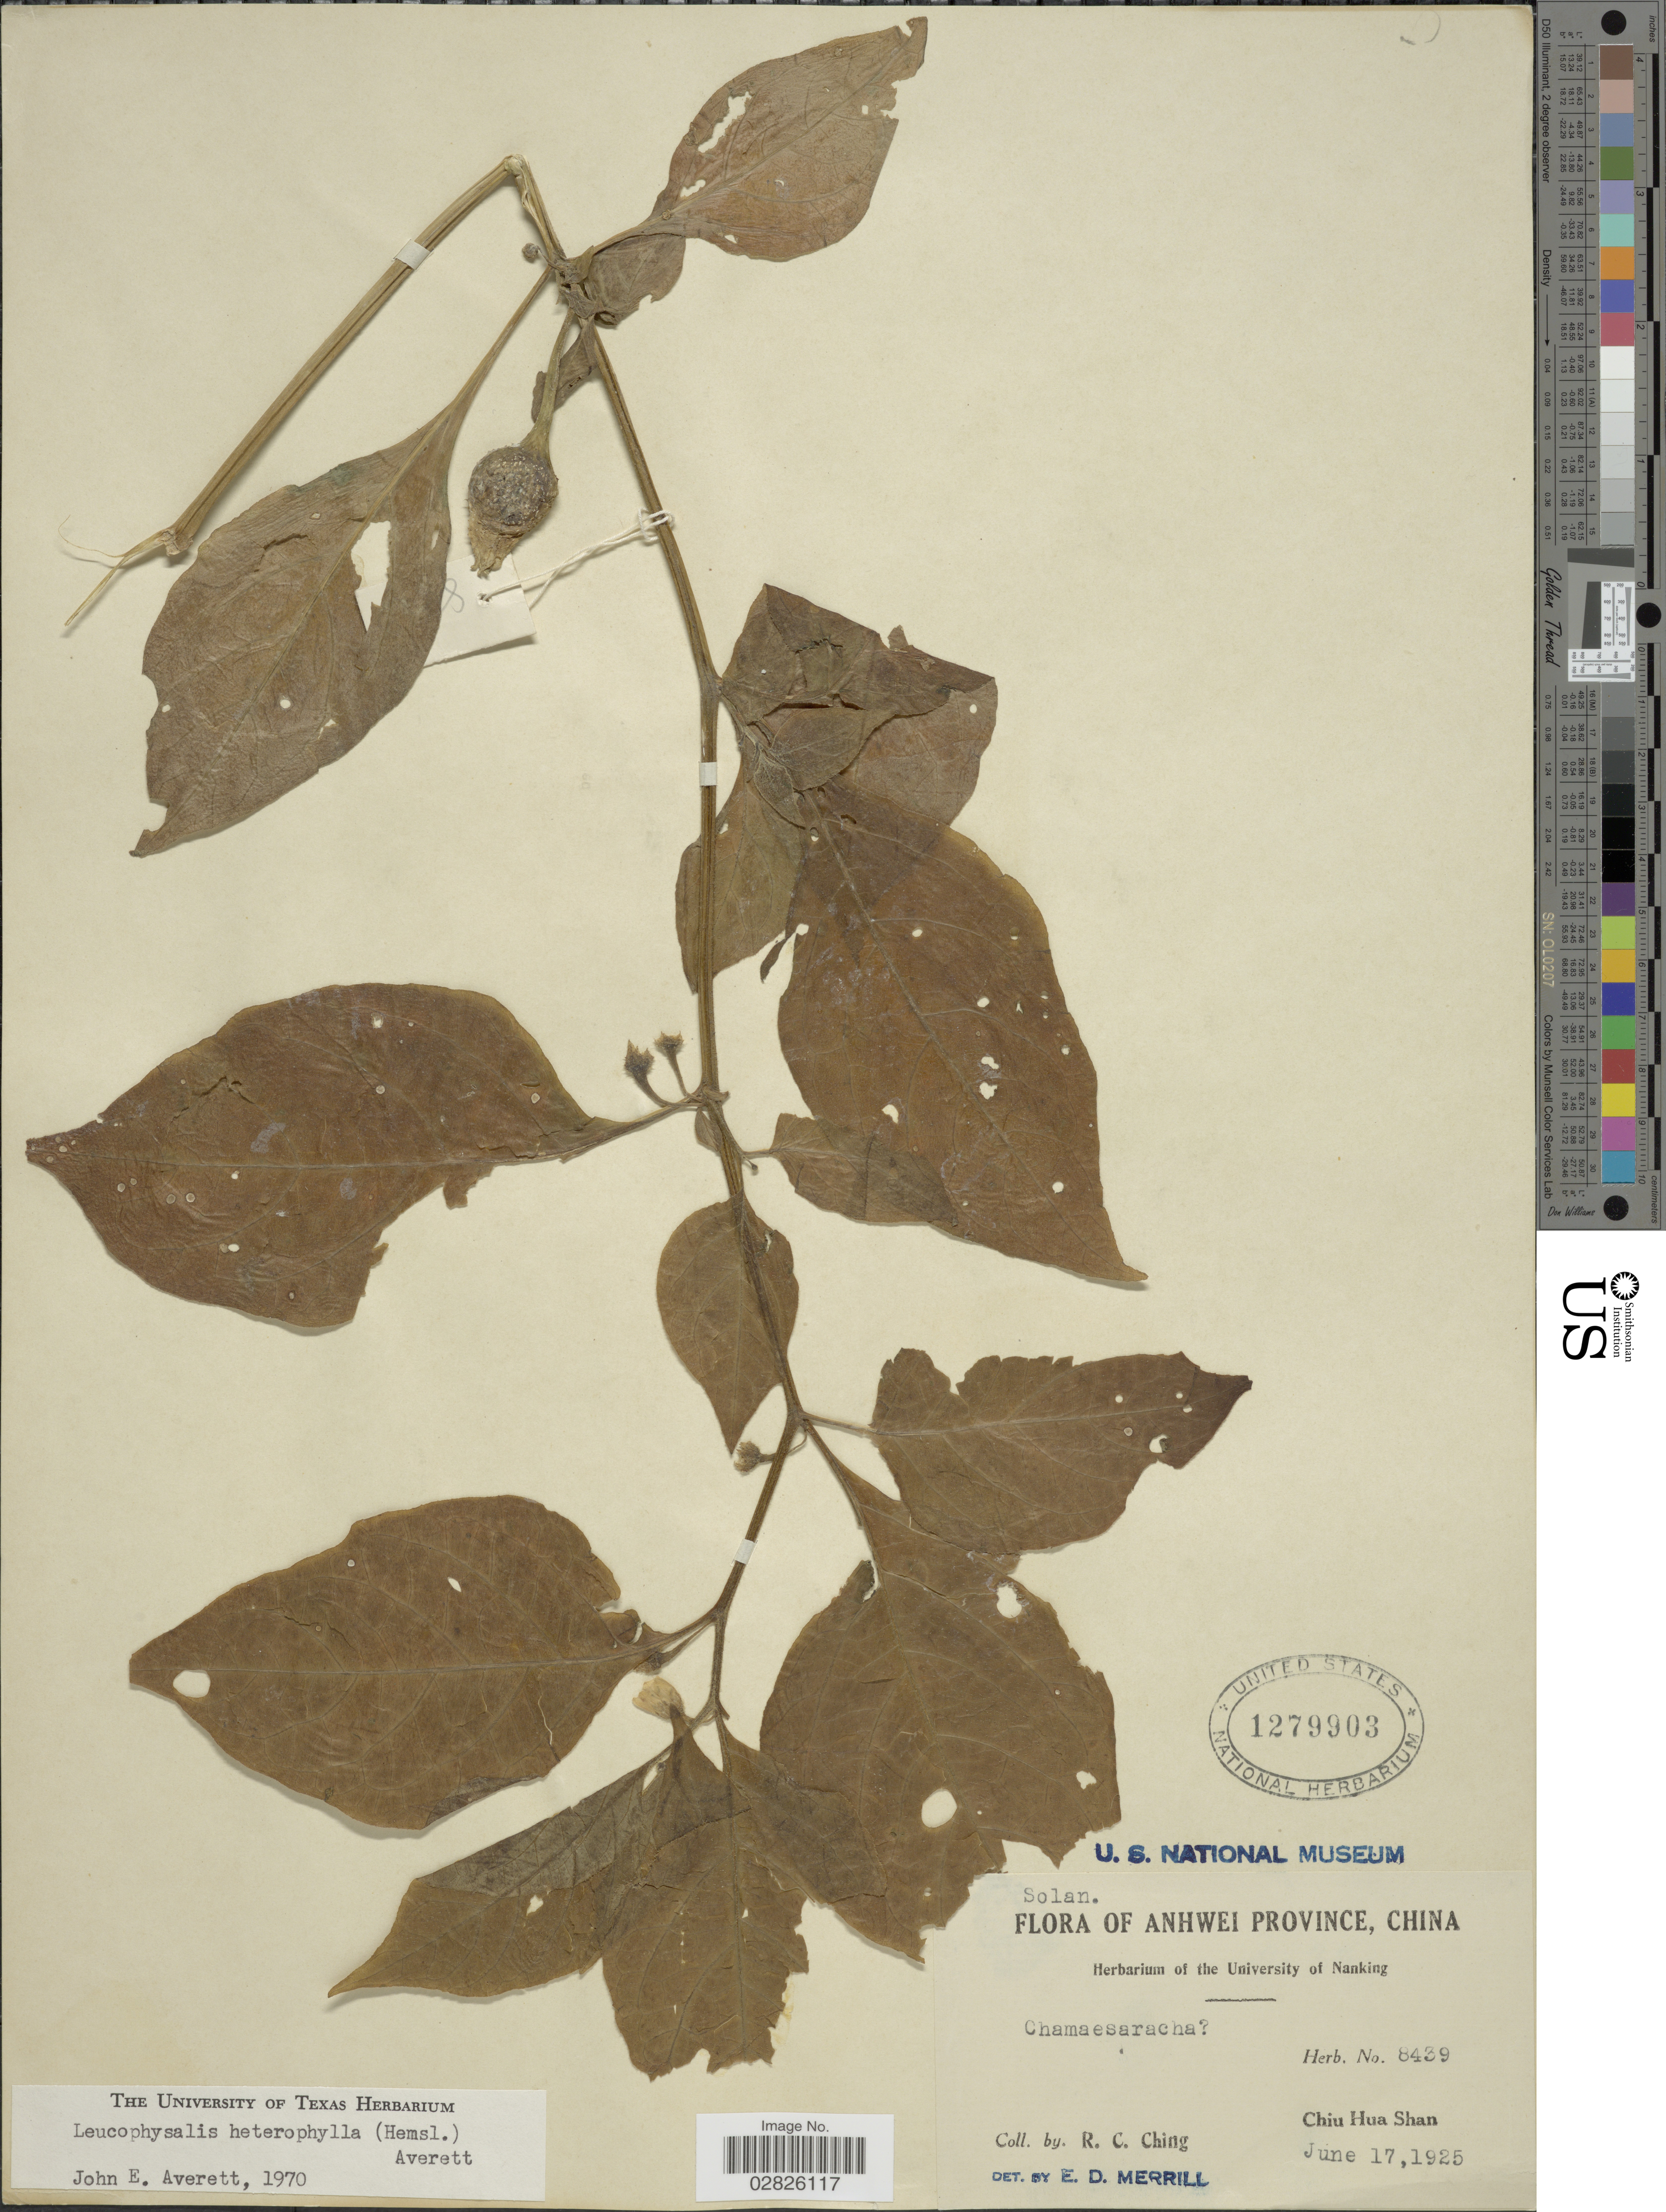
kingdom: Plantae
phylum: Tracheophyta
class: Magnoliopsida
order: Solanales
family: Solanaceae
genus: Leucophysalis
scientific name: Leucophysalis heterophylla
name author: (Hemsl.) Averett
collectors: R. C. Ching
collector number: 8439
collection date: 1925-06-17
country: China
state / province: Anhui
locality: Anhwei Province. Chiu Hua Shan.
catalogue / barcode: US 1279903